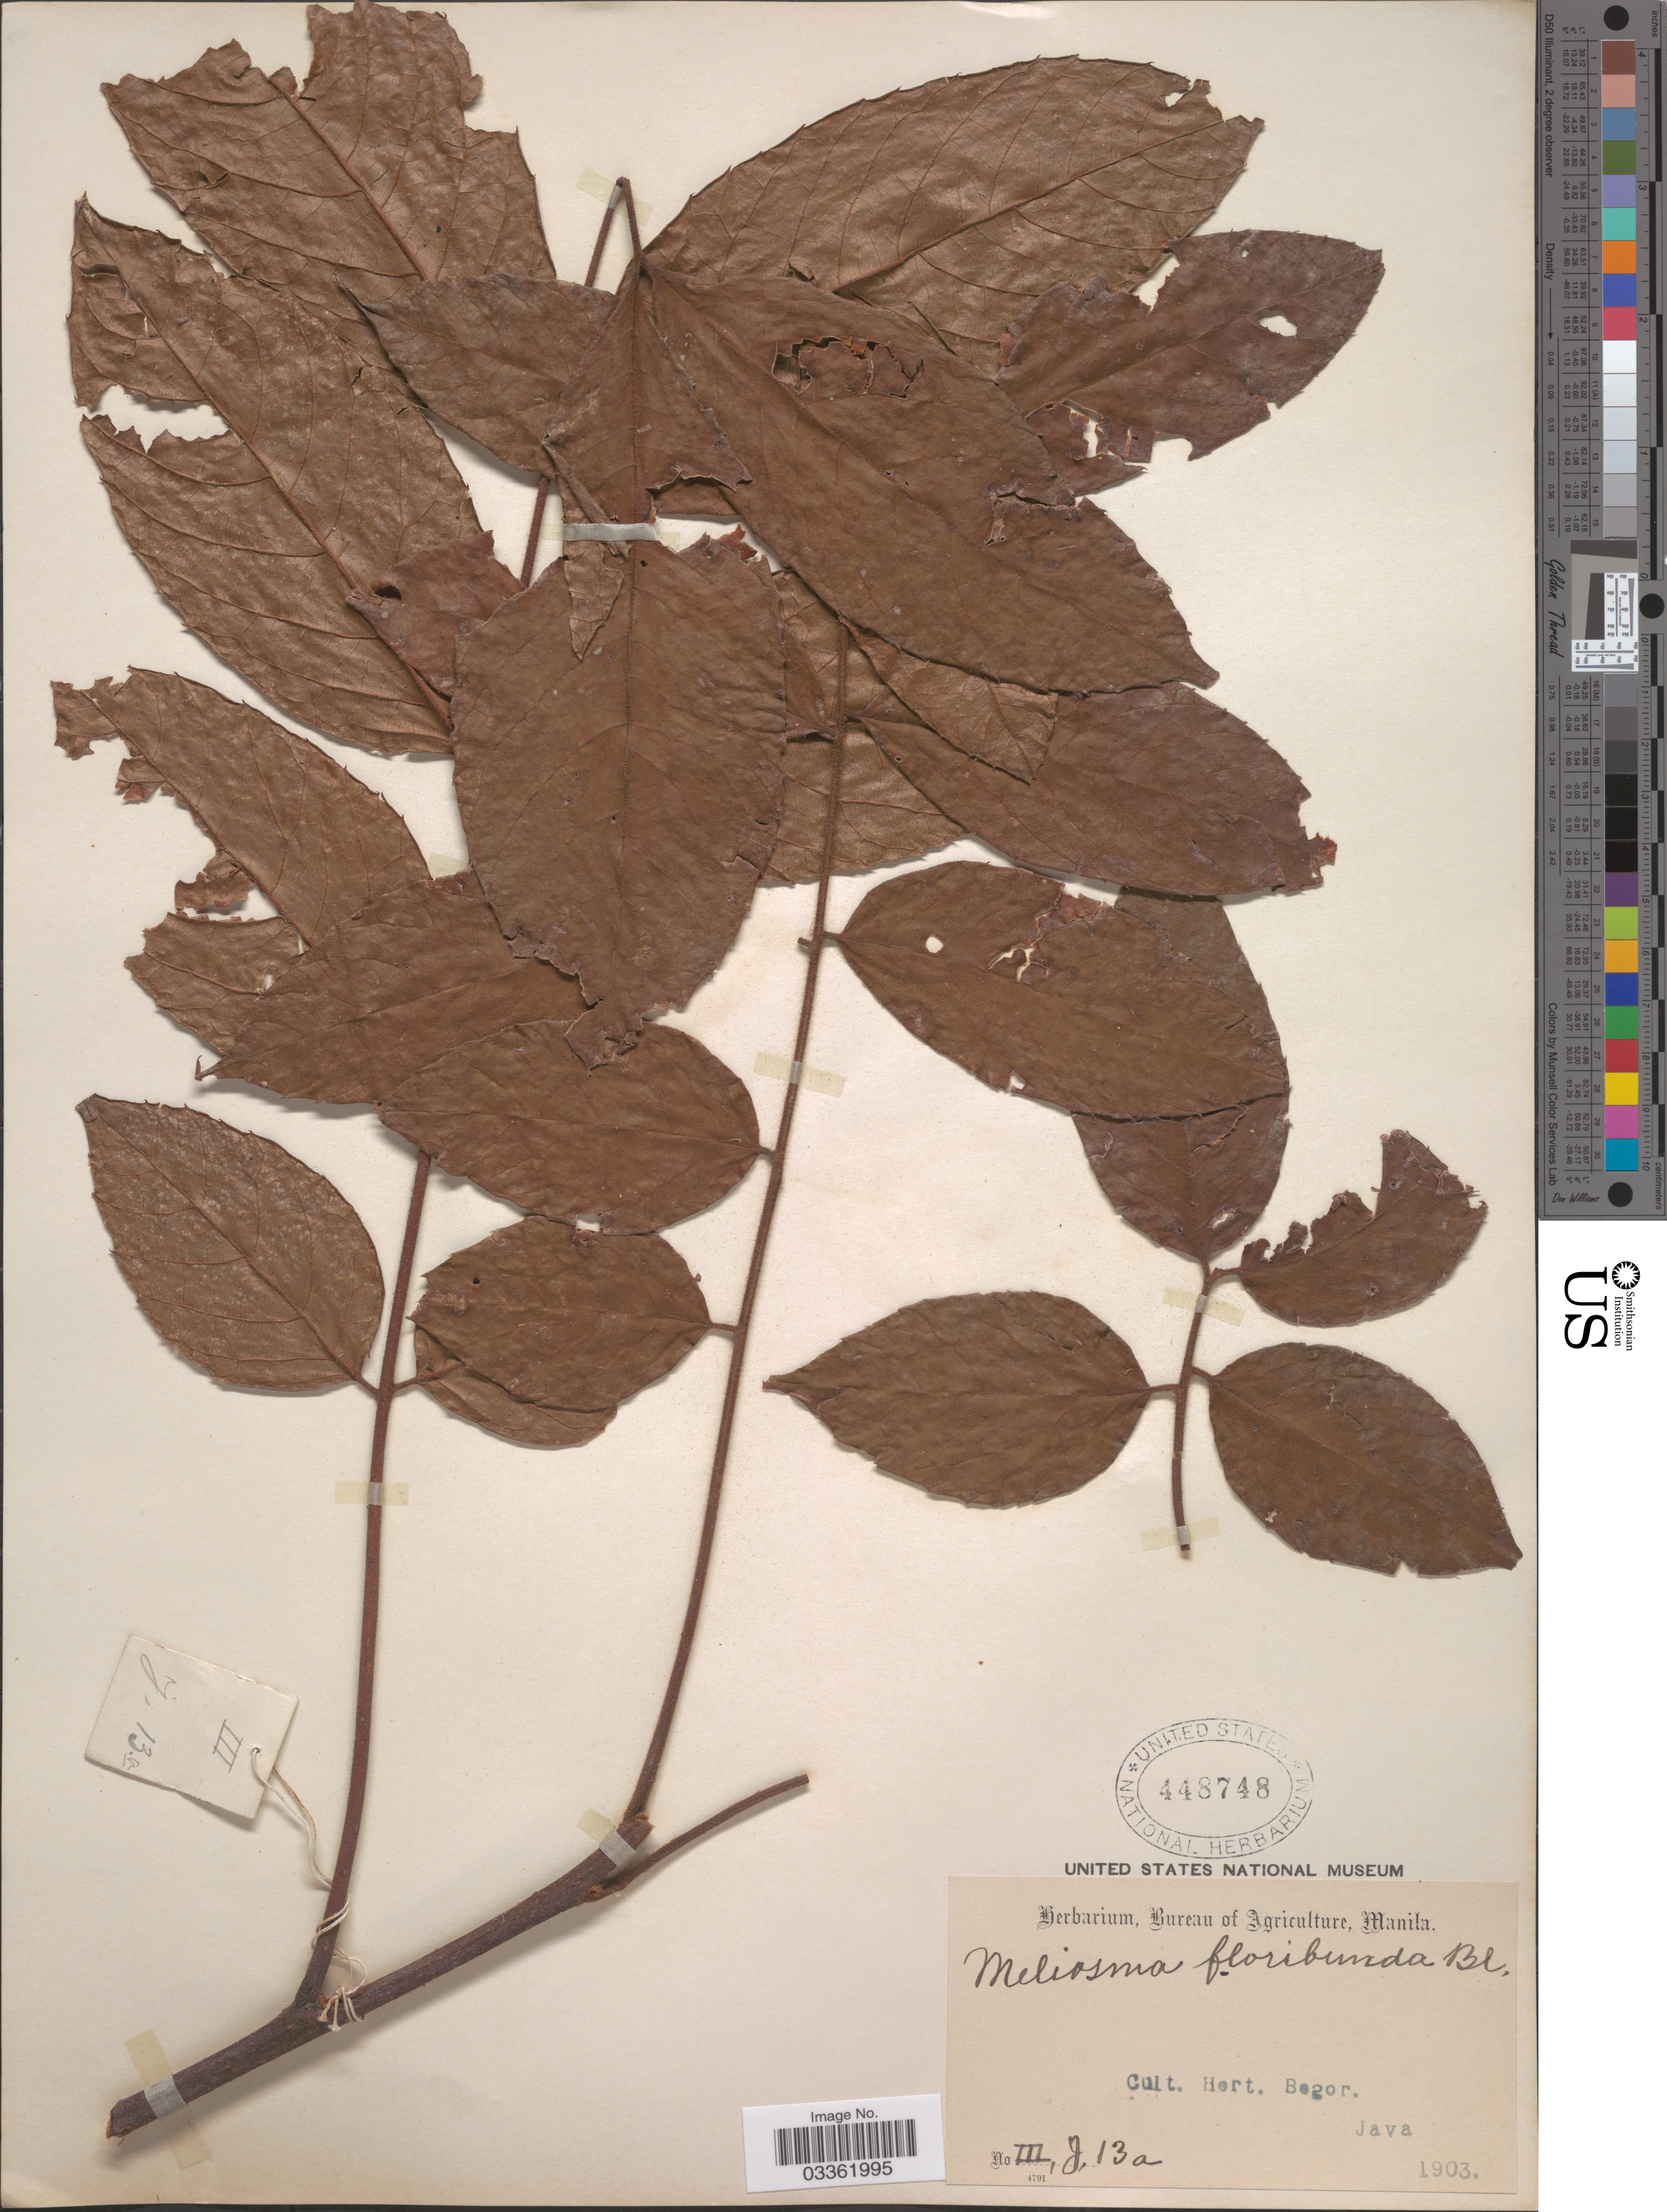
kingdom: Plantae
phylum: Tracheophyta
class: Magnoliopsida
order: Proteales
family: Sabiaceae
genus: Meliosma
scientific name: Meliosma floribunda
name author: Blume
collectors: ex Herb. Bur. Agric. Manila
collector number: III,J,13a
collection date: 1903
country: Indonesia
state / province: Java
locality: Cult. Hort. Bogor.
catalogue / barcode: US 448748